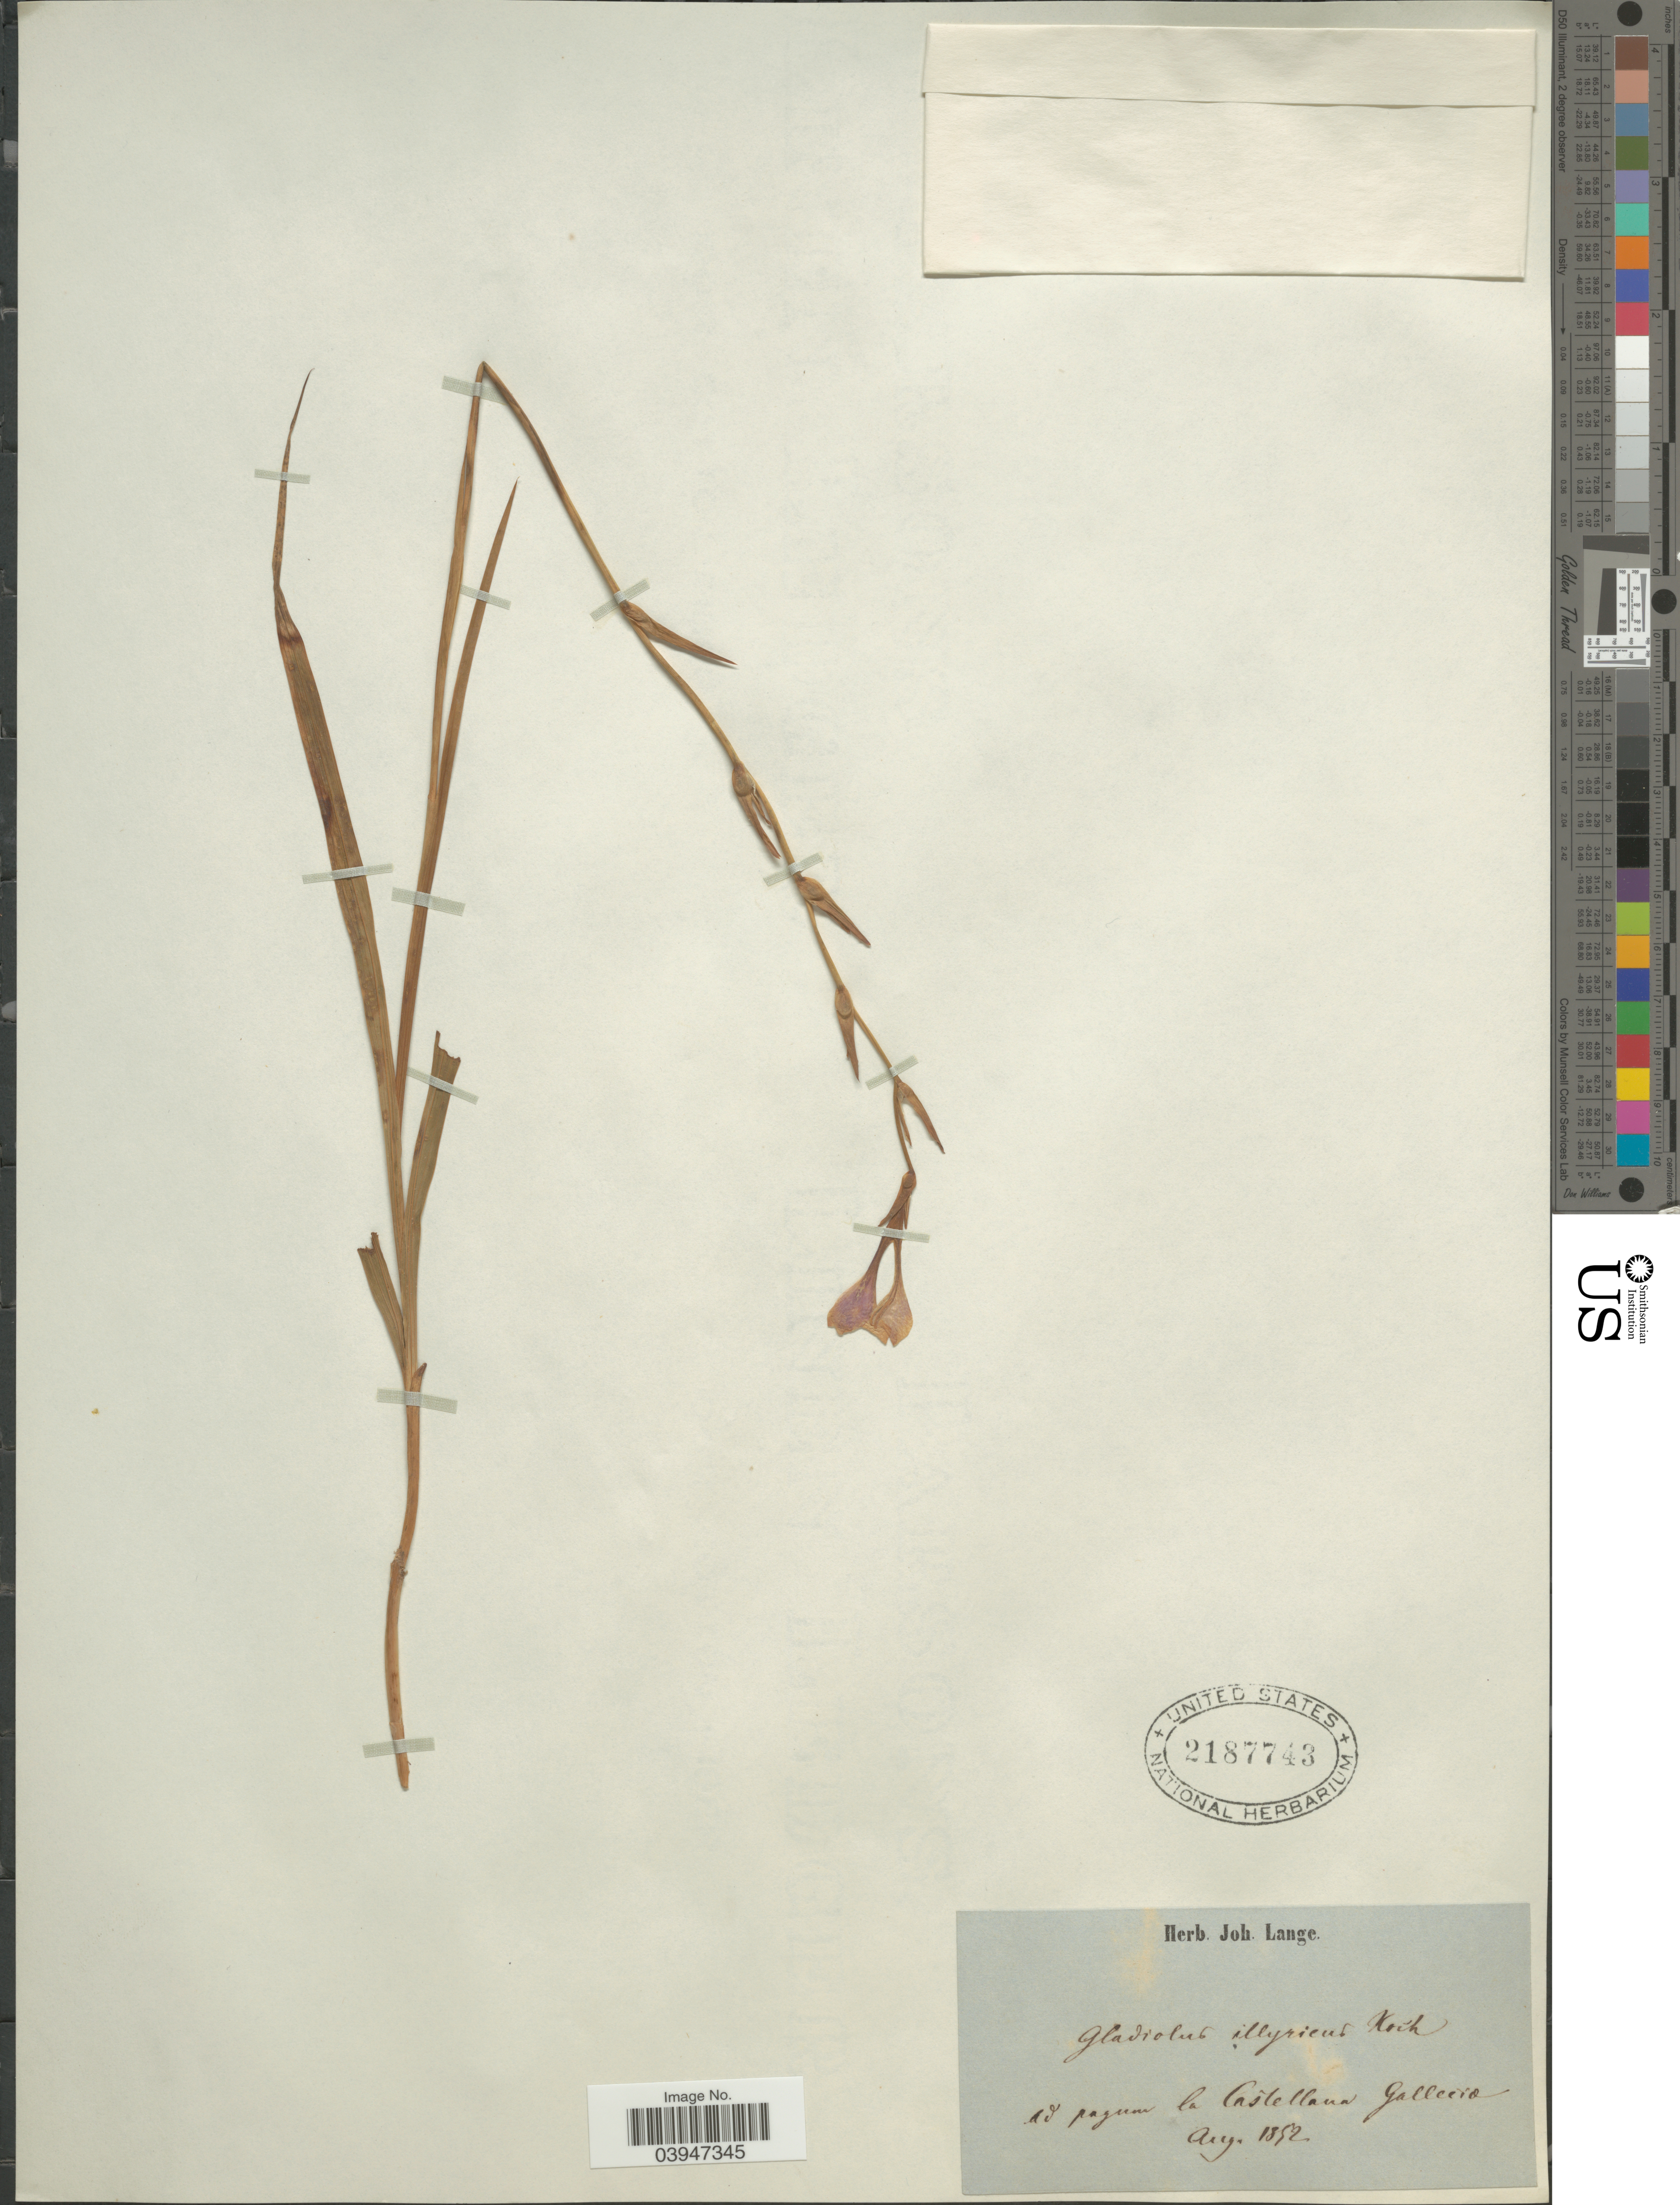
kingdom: Plantae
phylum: Tracheophyta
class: Liliopsida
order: Asparagales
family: Iridaceae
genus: Gladiolus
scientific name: Gladiolus illyricus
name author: W.D.J. Koch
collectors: ex herb. Joh. Lange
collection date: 1892-08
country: Spain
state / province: Galicia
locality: Ad pagum la Castelland Gallecio.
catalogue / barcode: US 2187743